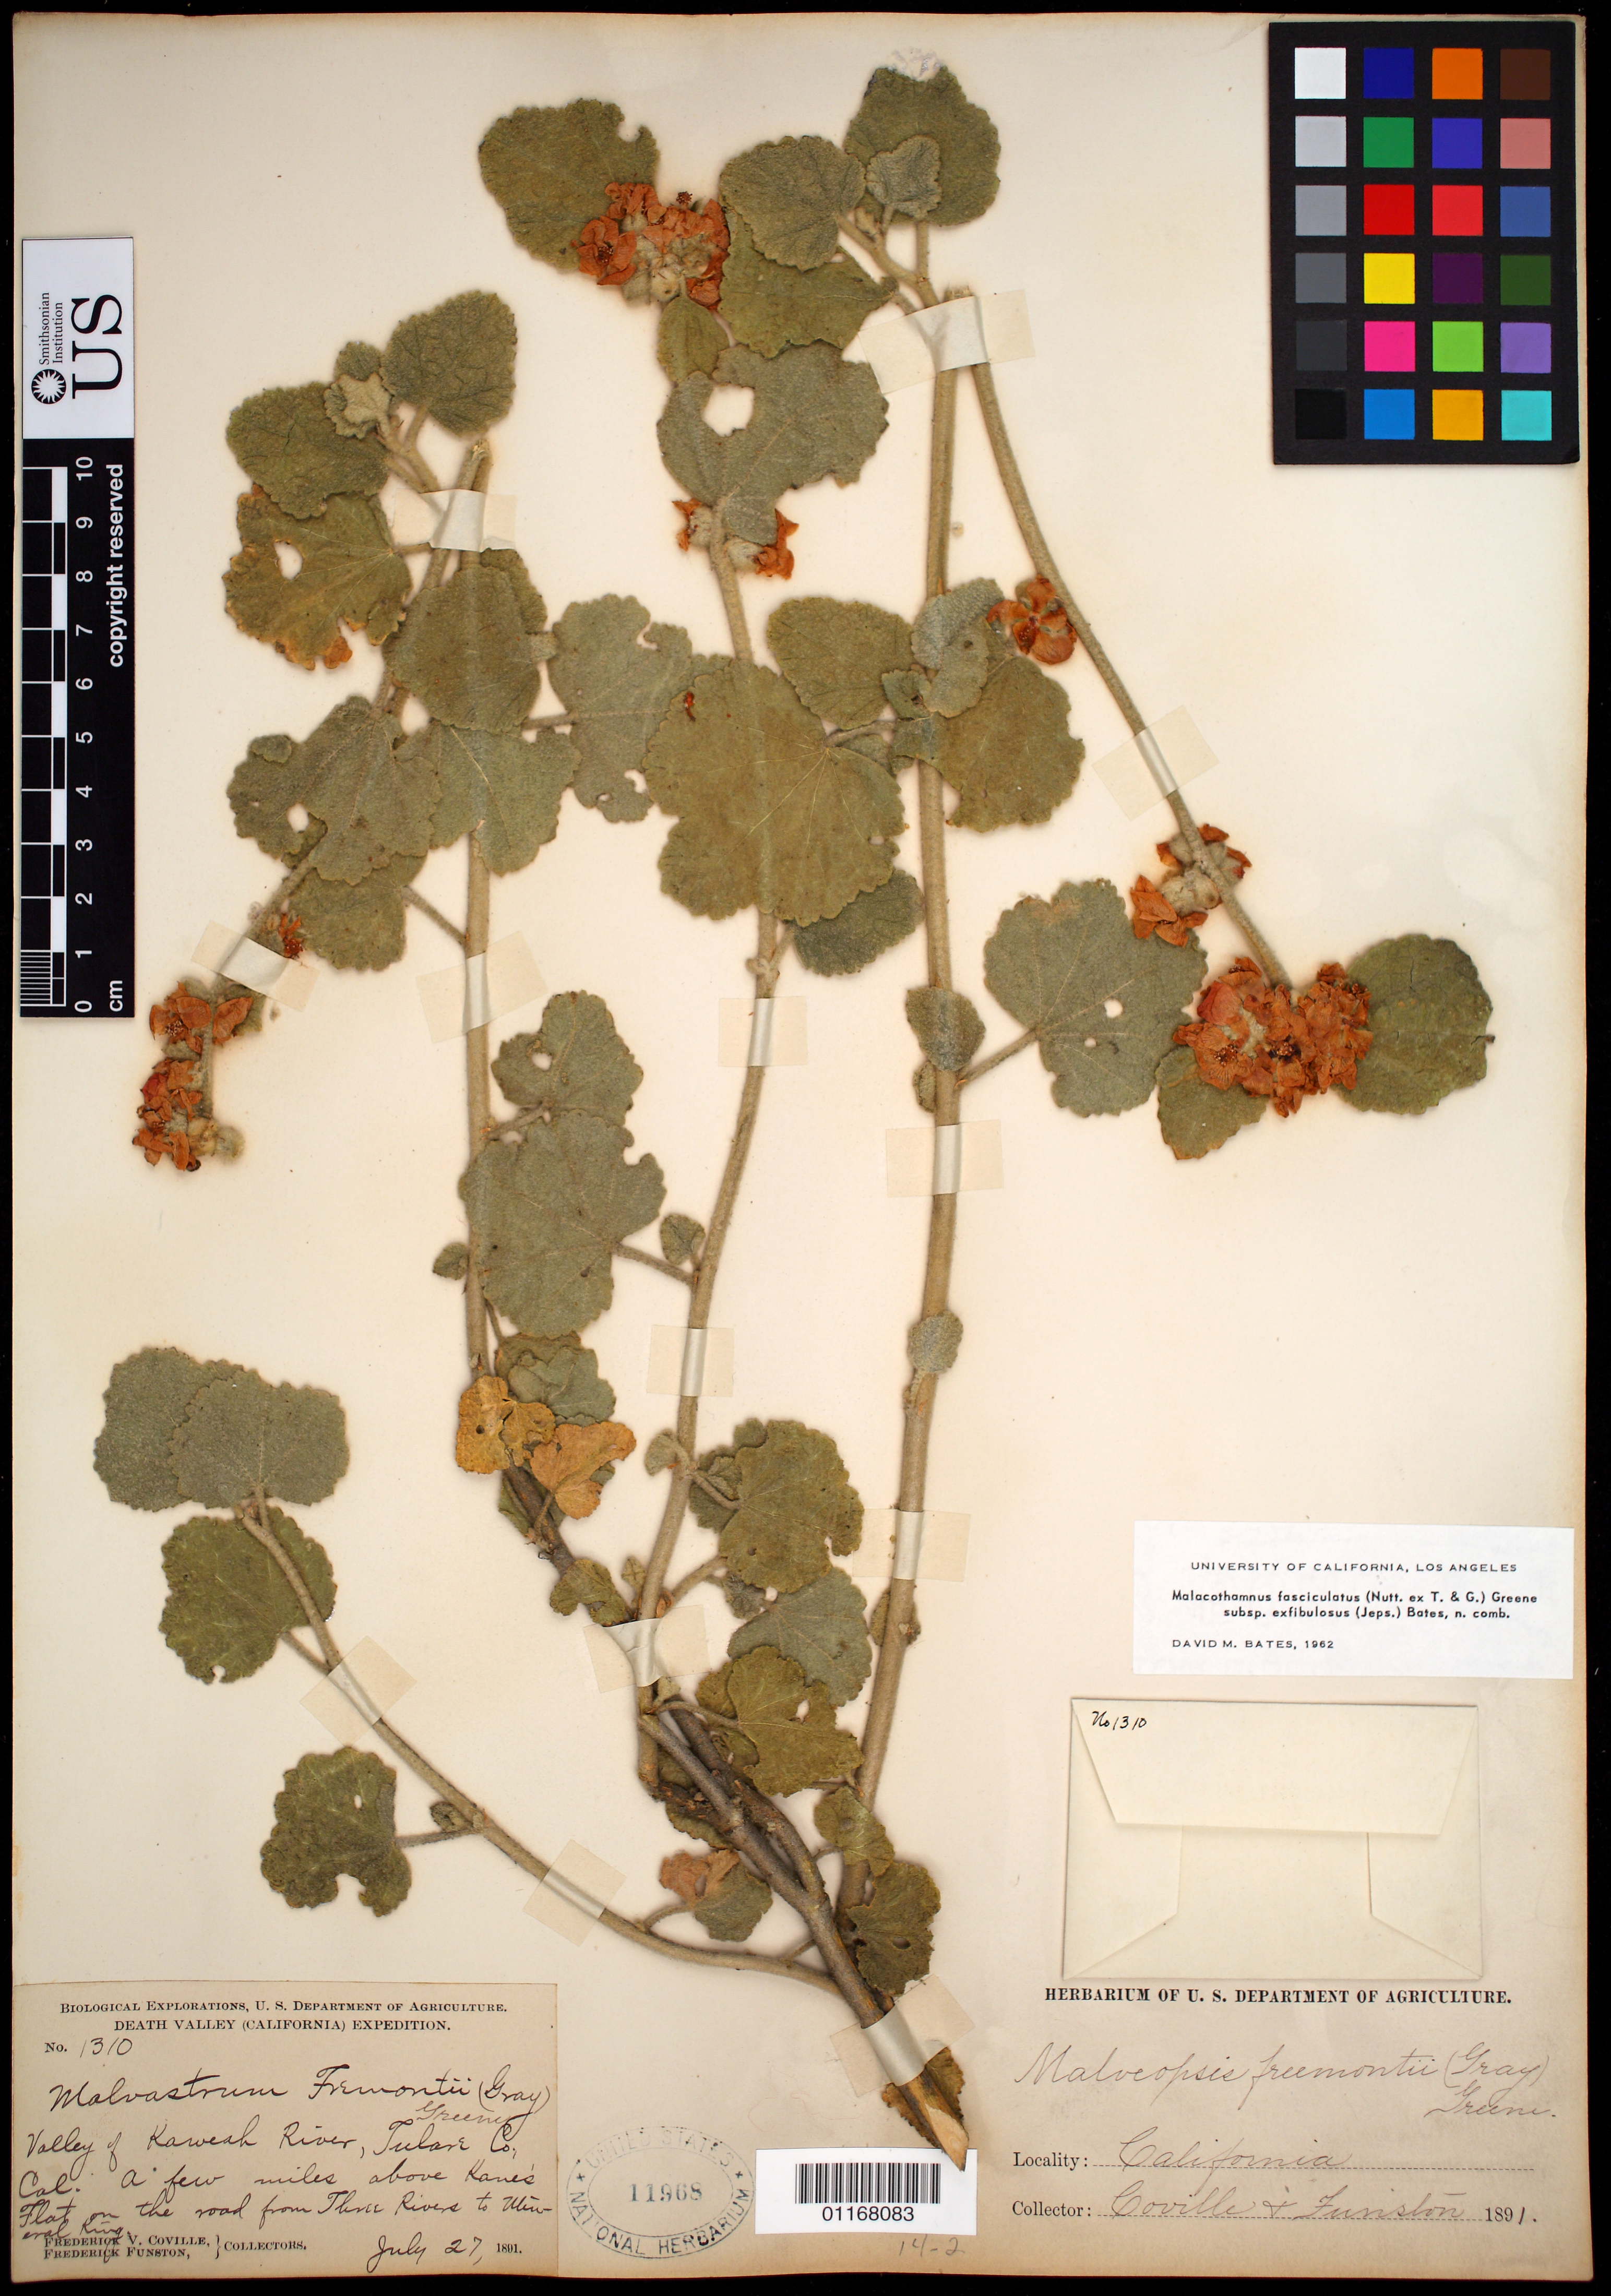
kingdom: Plantae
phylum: Tracheophyta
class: Magnoliopsida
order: Malvales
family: Malvaceae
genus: Malacothamnus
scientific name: Malacothamnus fasciculatus subsp. exfibulosus (Jeps.) D.M. Bates, ined.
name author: (Jeps.) D.M. Bates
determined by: Bates, D. M.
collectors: F. V. Coville & F. Funston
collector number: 1333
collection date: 1891-07-27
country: United States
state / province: California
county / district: Tulare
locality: Kaweah River Valley, a few miles above Kane's flat on the road fromThree Rivers to Mineral King.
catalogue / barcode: US 11968